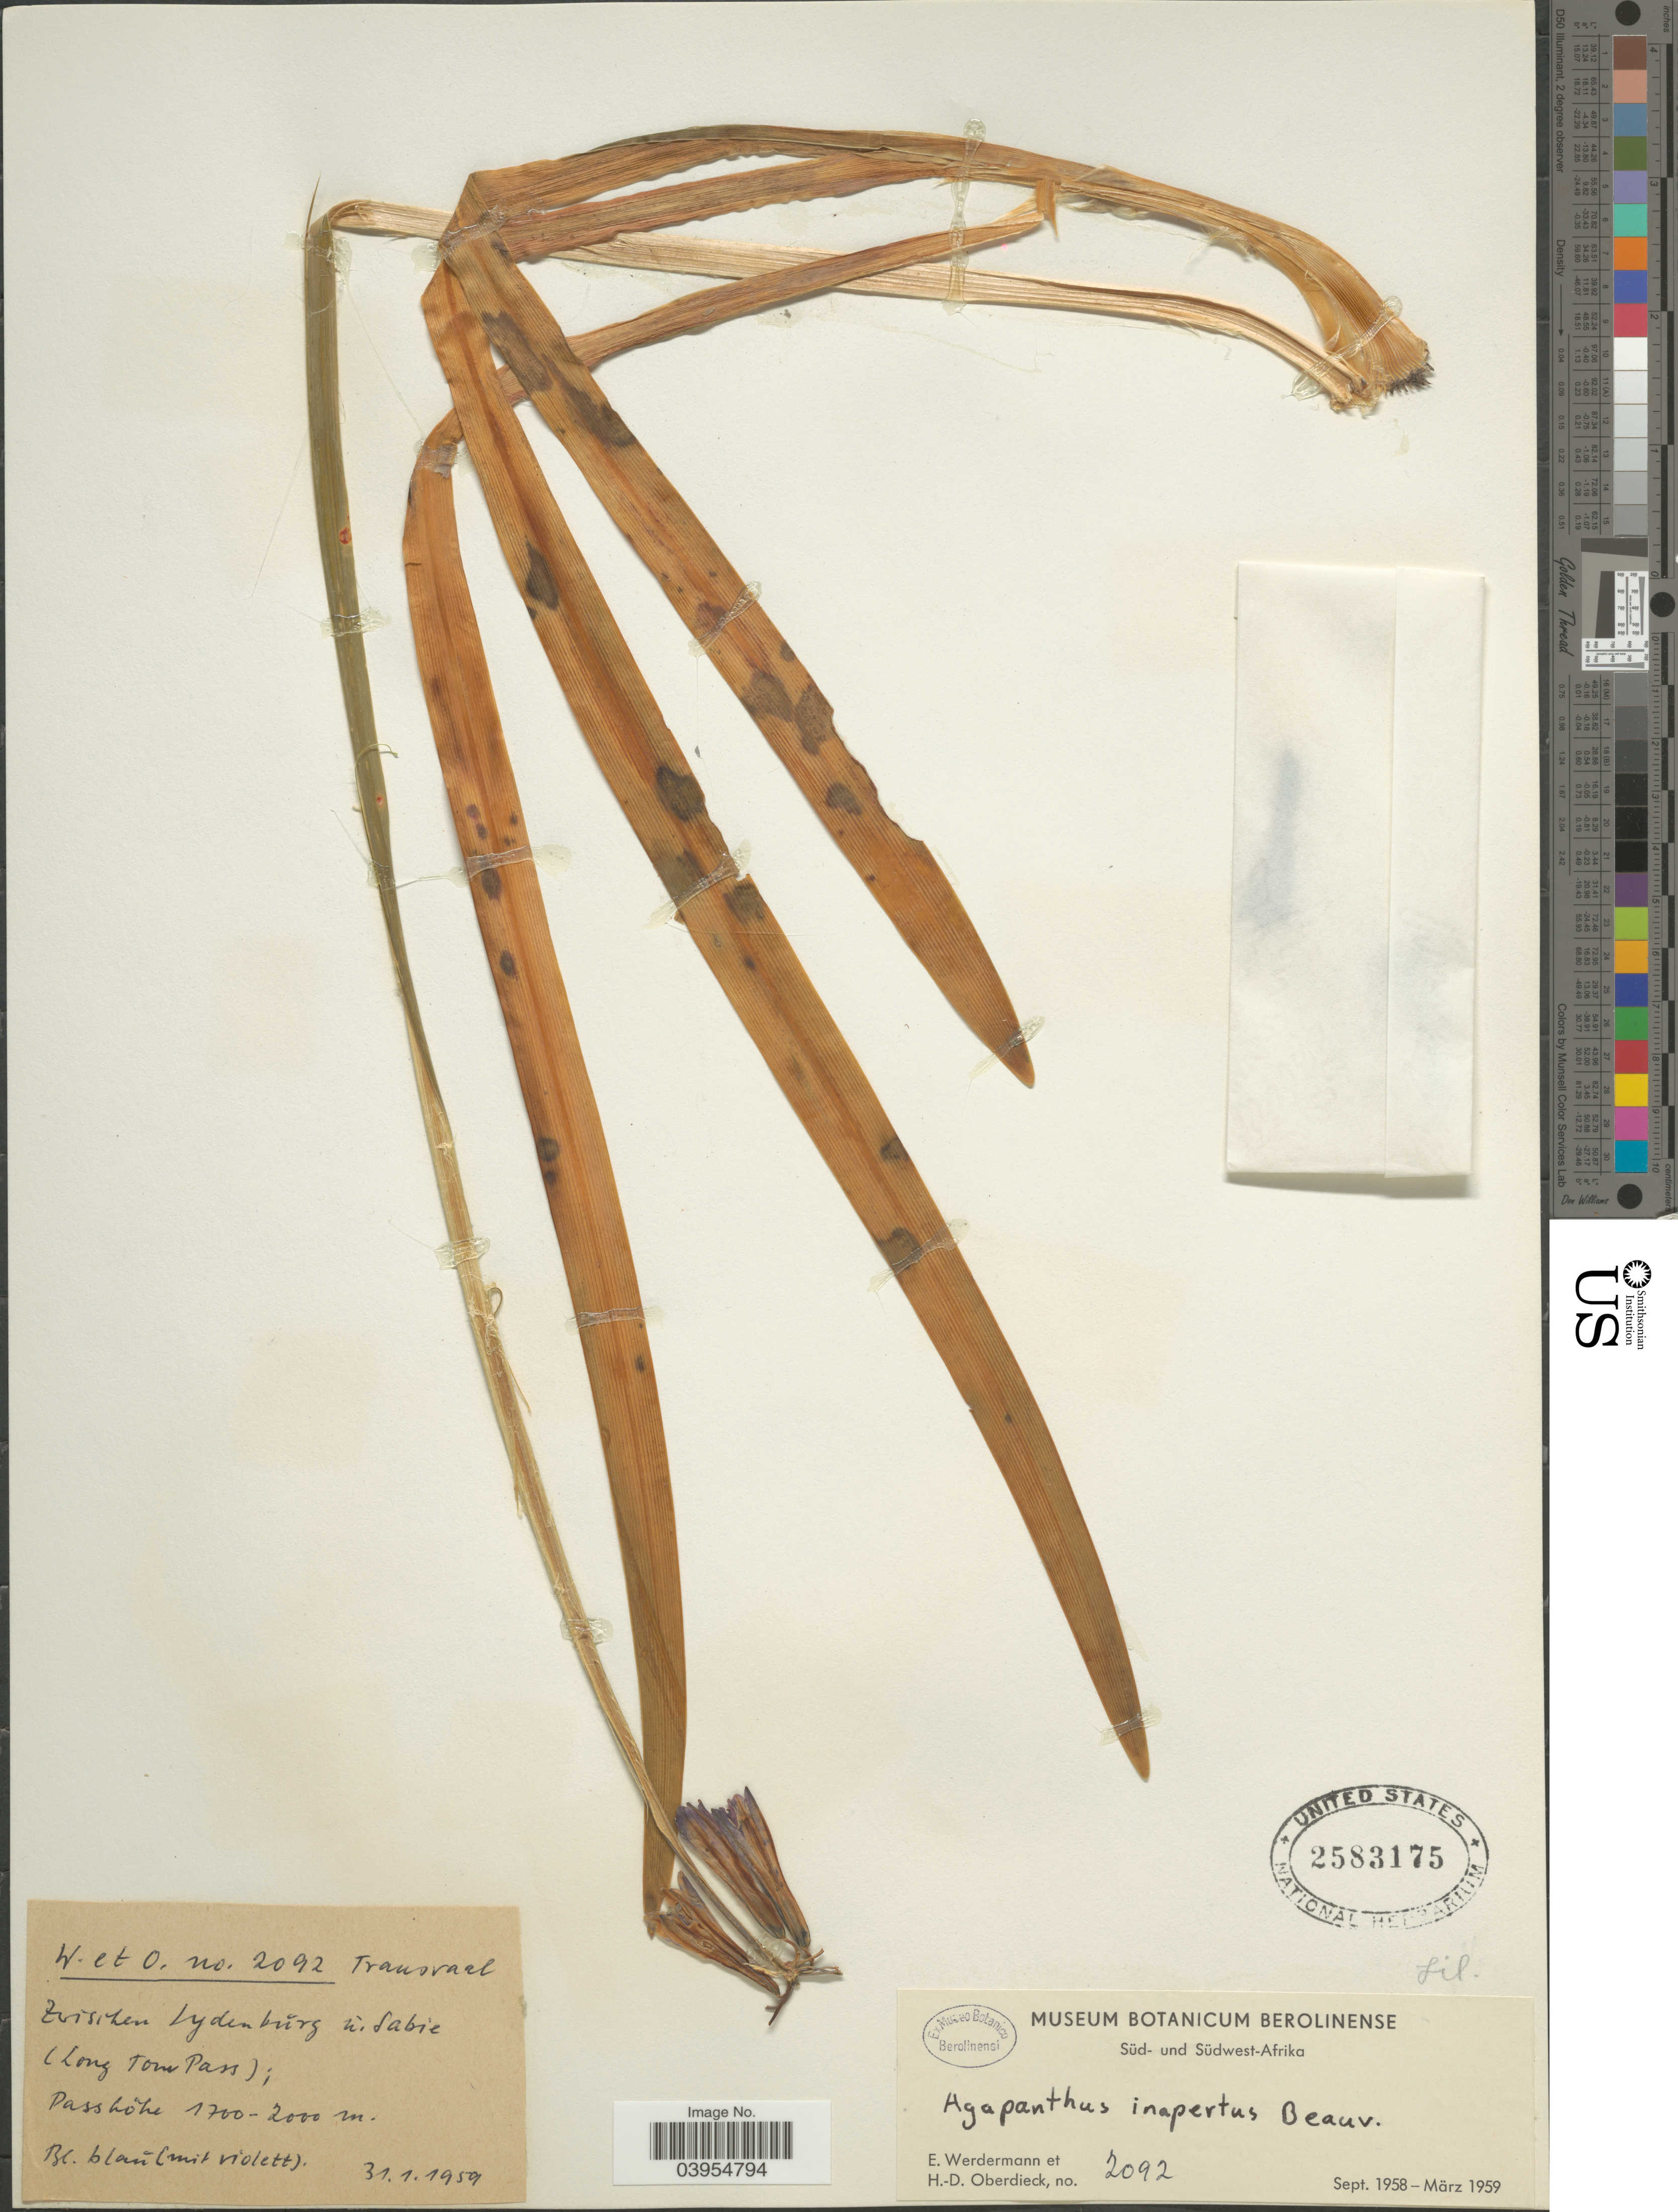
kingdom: Plantae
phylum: Tracheophyta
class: Liliopsida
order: Asparagales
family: Amaryllidaceae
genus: Agapanthus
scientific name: Agapanthus inapertus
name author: Beauverd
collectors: E. Werdermann & H. Oberdieck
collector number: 2092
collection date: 1959-01-31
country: South Africa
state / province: Mpumalanga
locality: Transvaal. Zwischen Lydenbůrg ū Sabie (Long Tom Pass).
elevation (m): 1700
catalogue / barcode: US 2583175